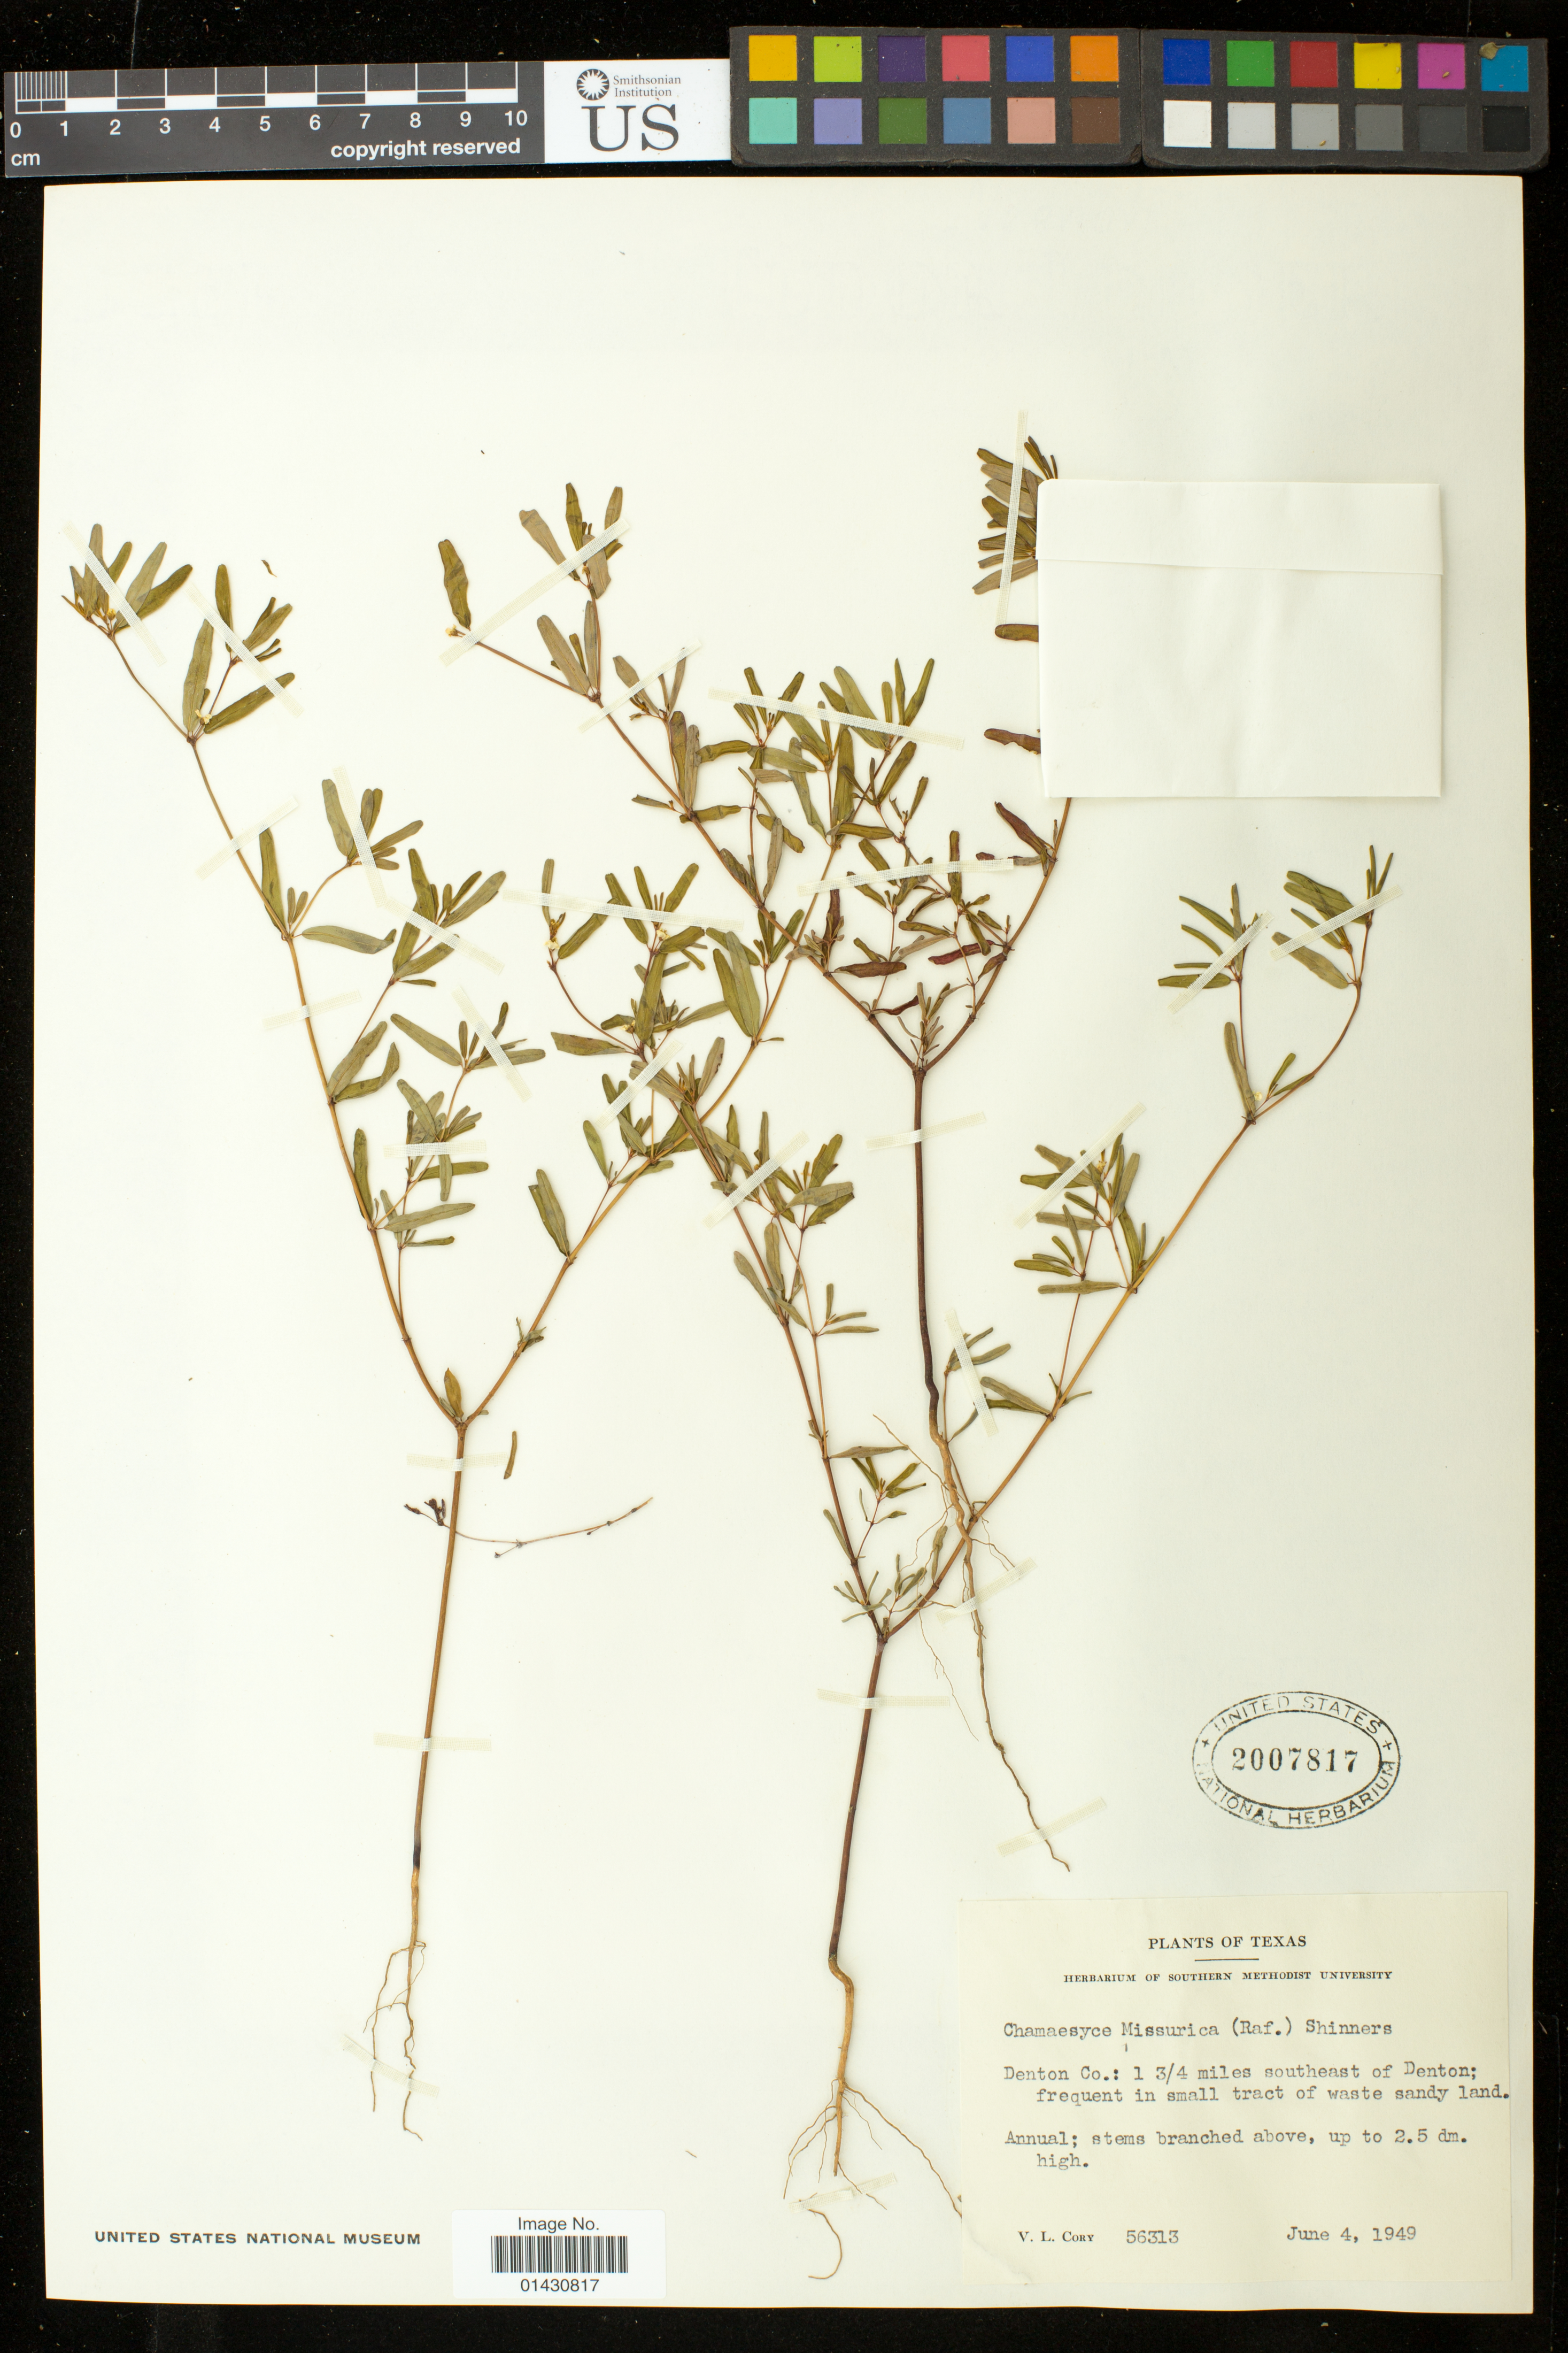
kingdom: Plantae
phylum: Tracheophyta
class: Magnoliopsida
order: Malpighiales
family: Euphorbiaceae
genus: Euphorbia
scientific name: Euphorbia missurica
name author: Raf.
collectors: V. Cory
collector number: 56313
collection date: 1949-06-04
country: United States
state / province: Texas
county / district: Denton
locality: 1 3/4 miles southeast of Denton; frequent in a small tract of waste sandy land.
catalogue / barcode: US 2007817